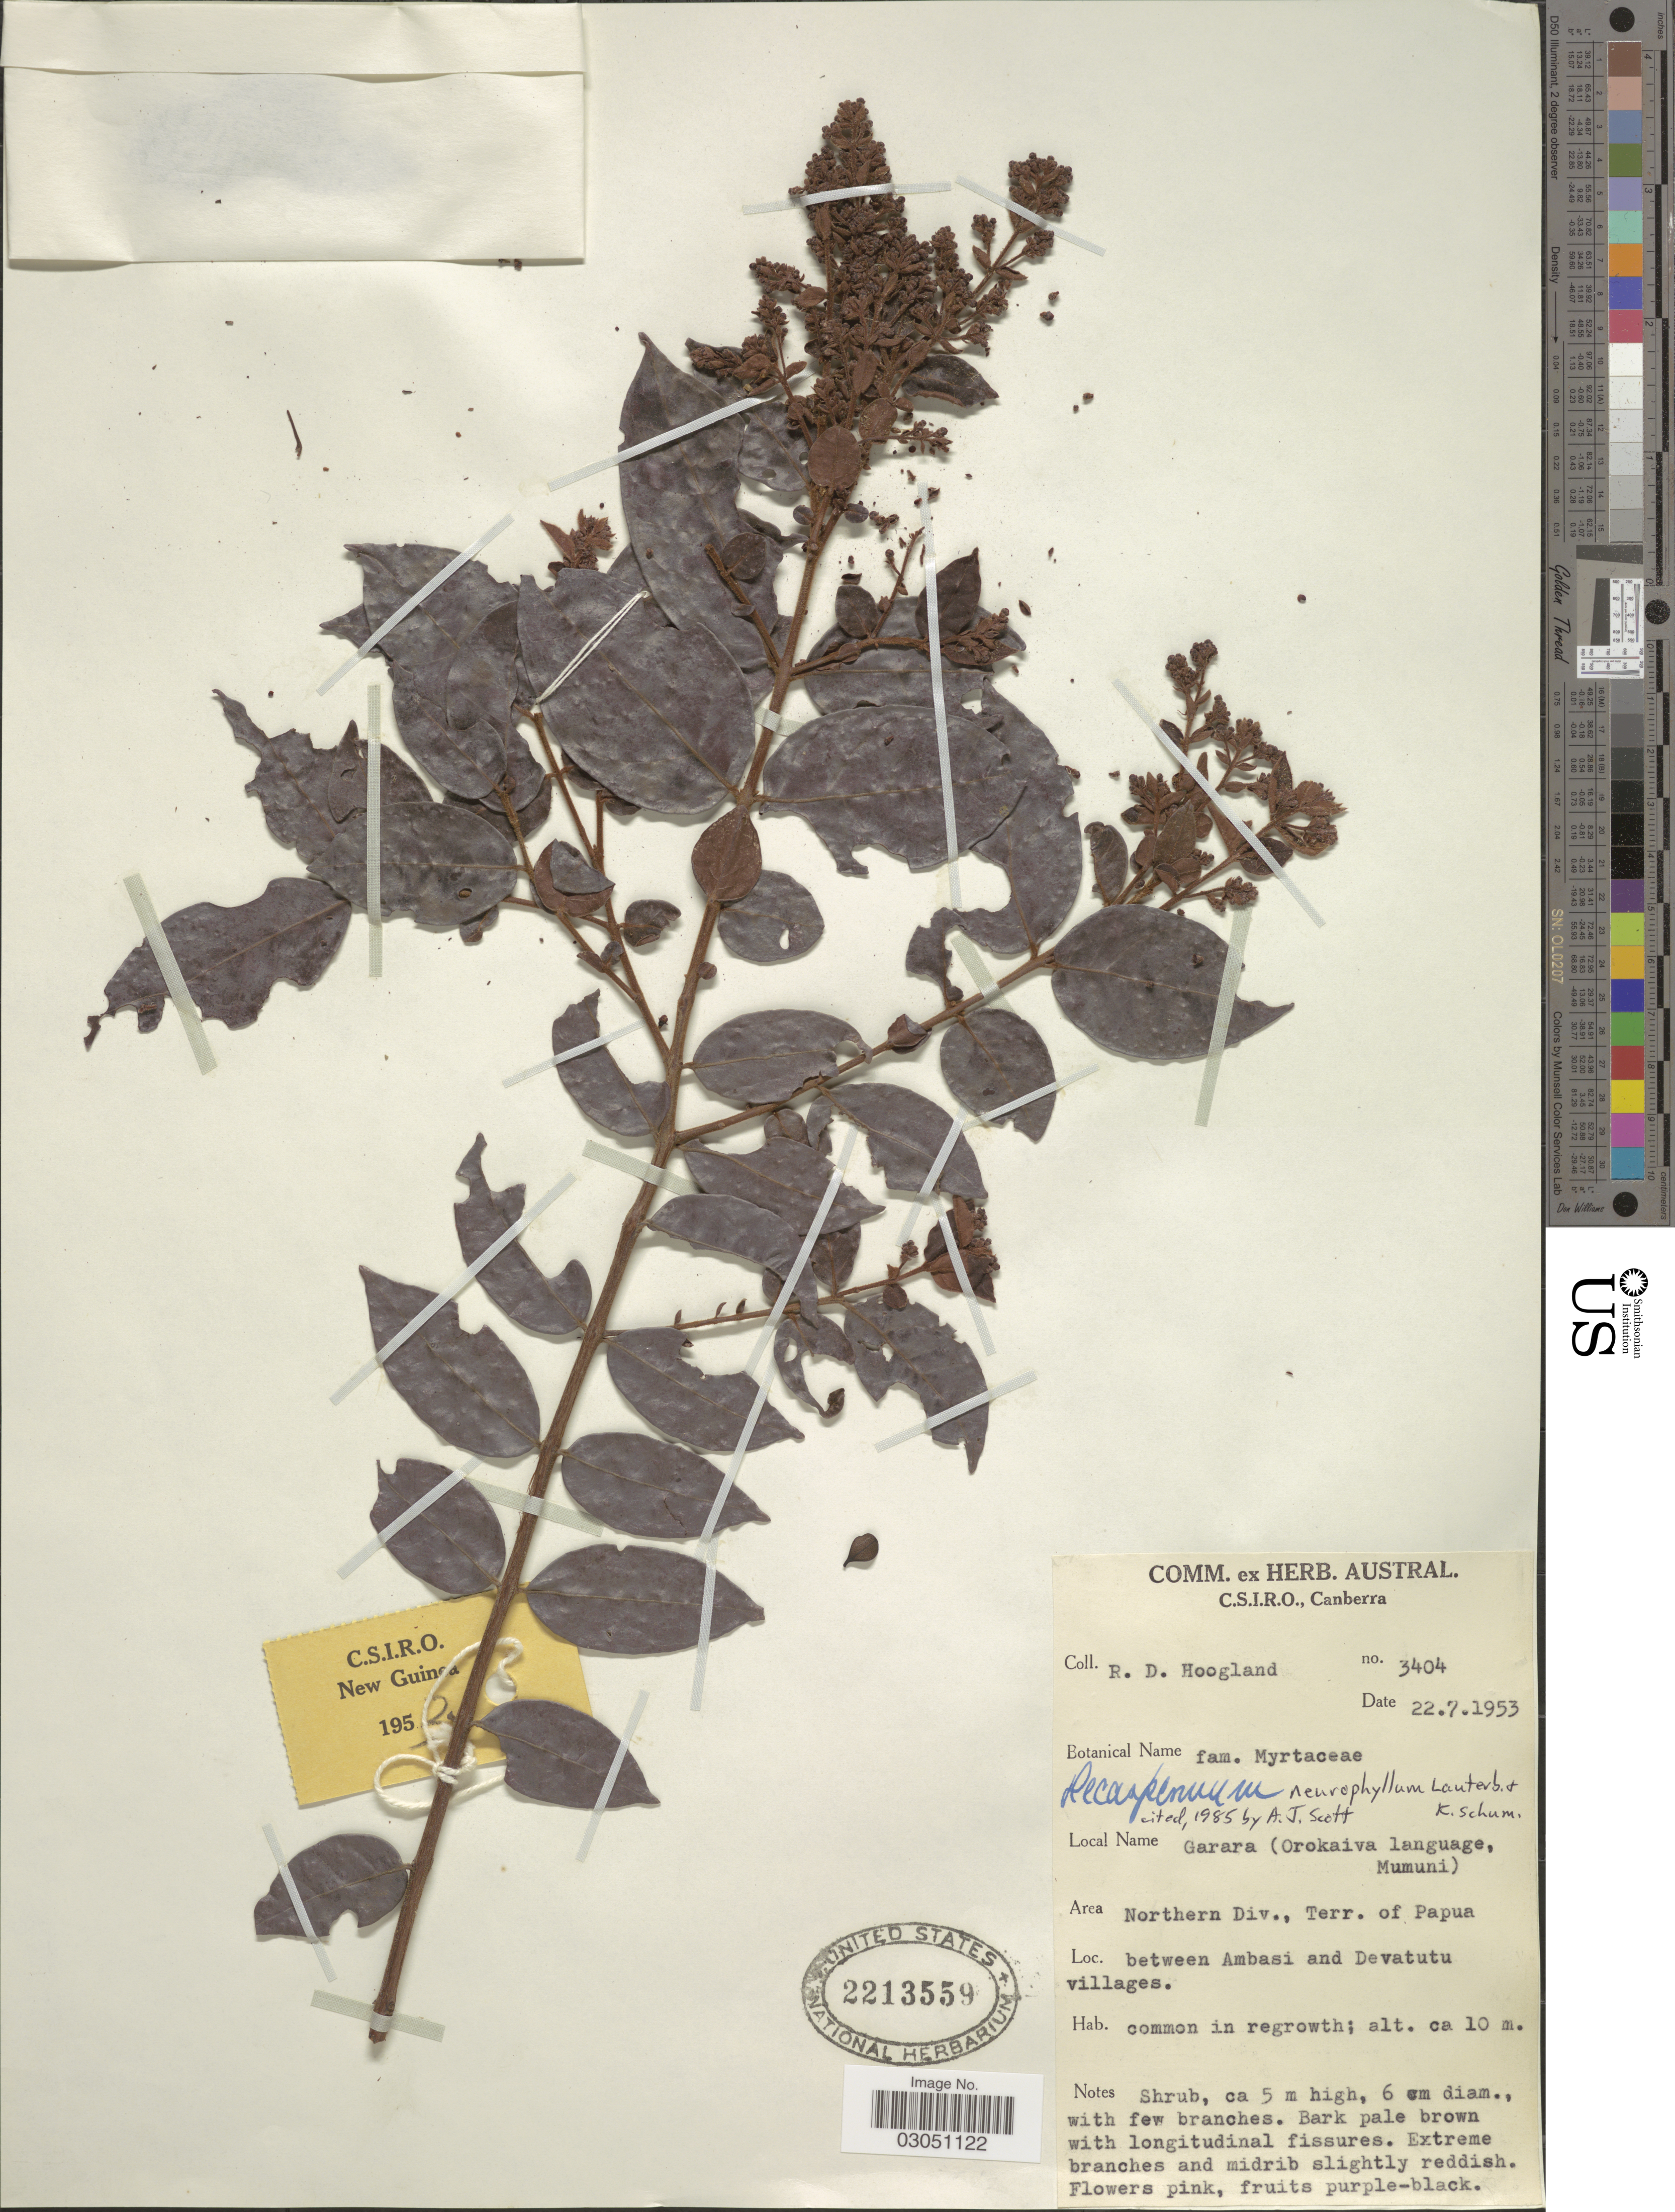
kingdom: Plantae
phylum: Tracheophyta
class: Magnoliopsida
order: Myrtales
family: Myrtaceae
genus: Decaspermum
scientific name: Decaspermum neurophyllum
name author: K. Schum. & Lauterb.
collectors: R. D. Hoogland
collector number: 3404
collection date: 1953-07-22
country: Papua New Guinea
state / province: Northern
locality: Northern Div., Terr. of Papua. Between Ambasi and Devatutu villages.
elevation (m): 10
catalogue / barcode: US 2213559